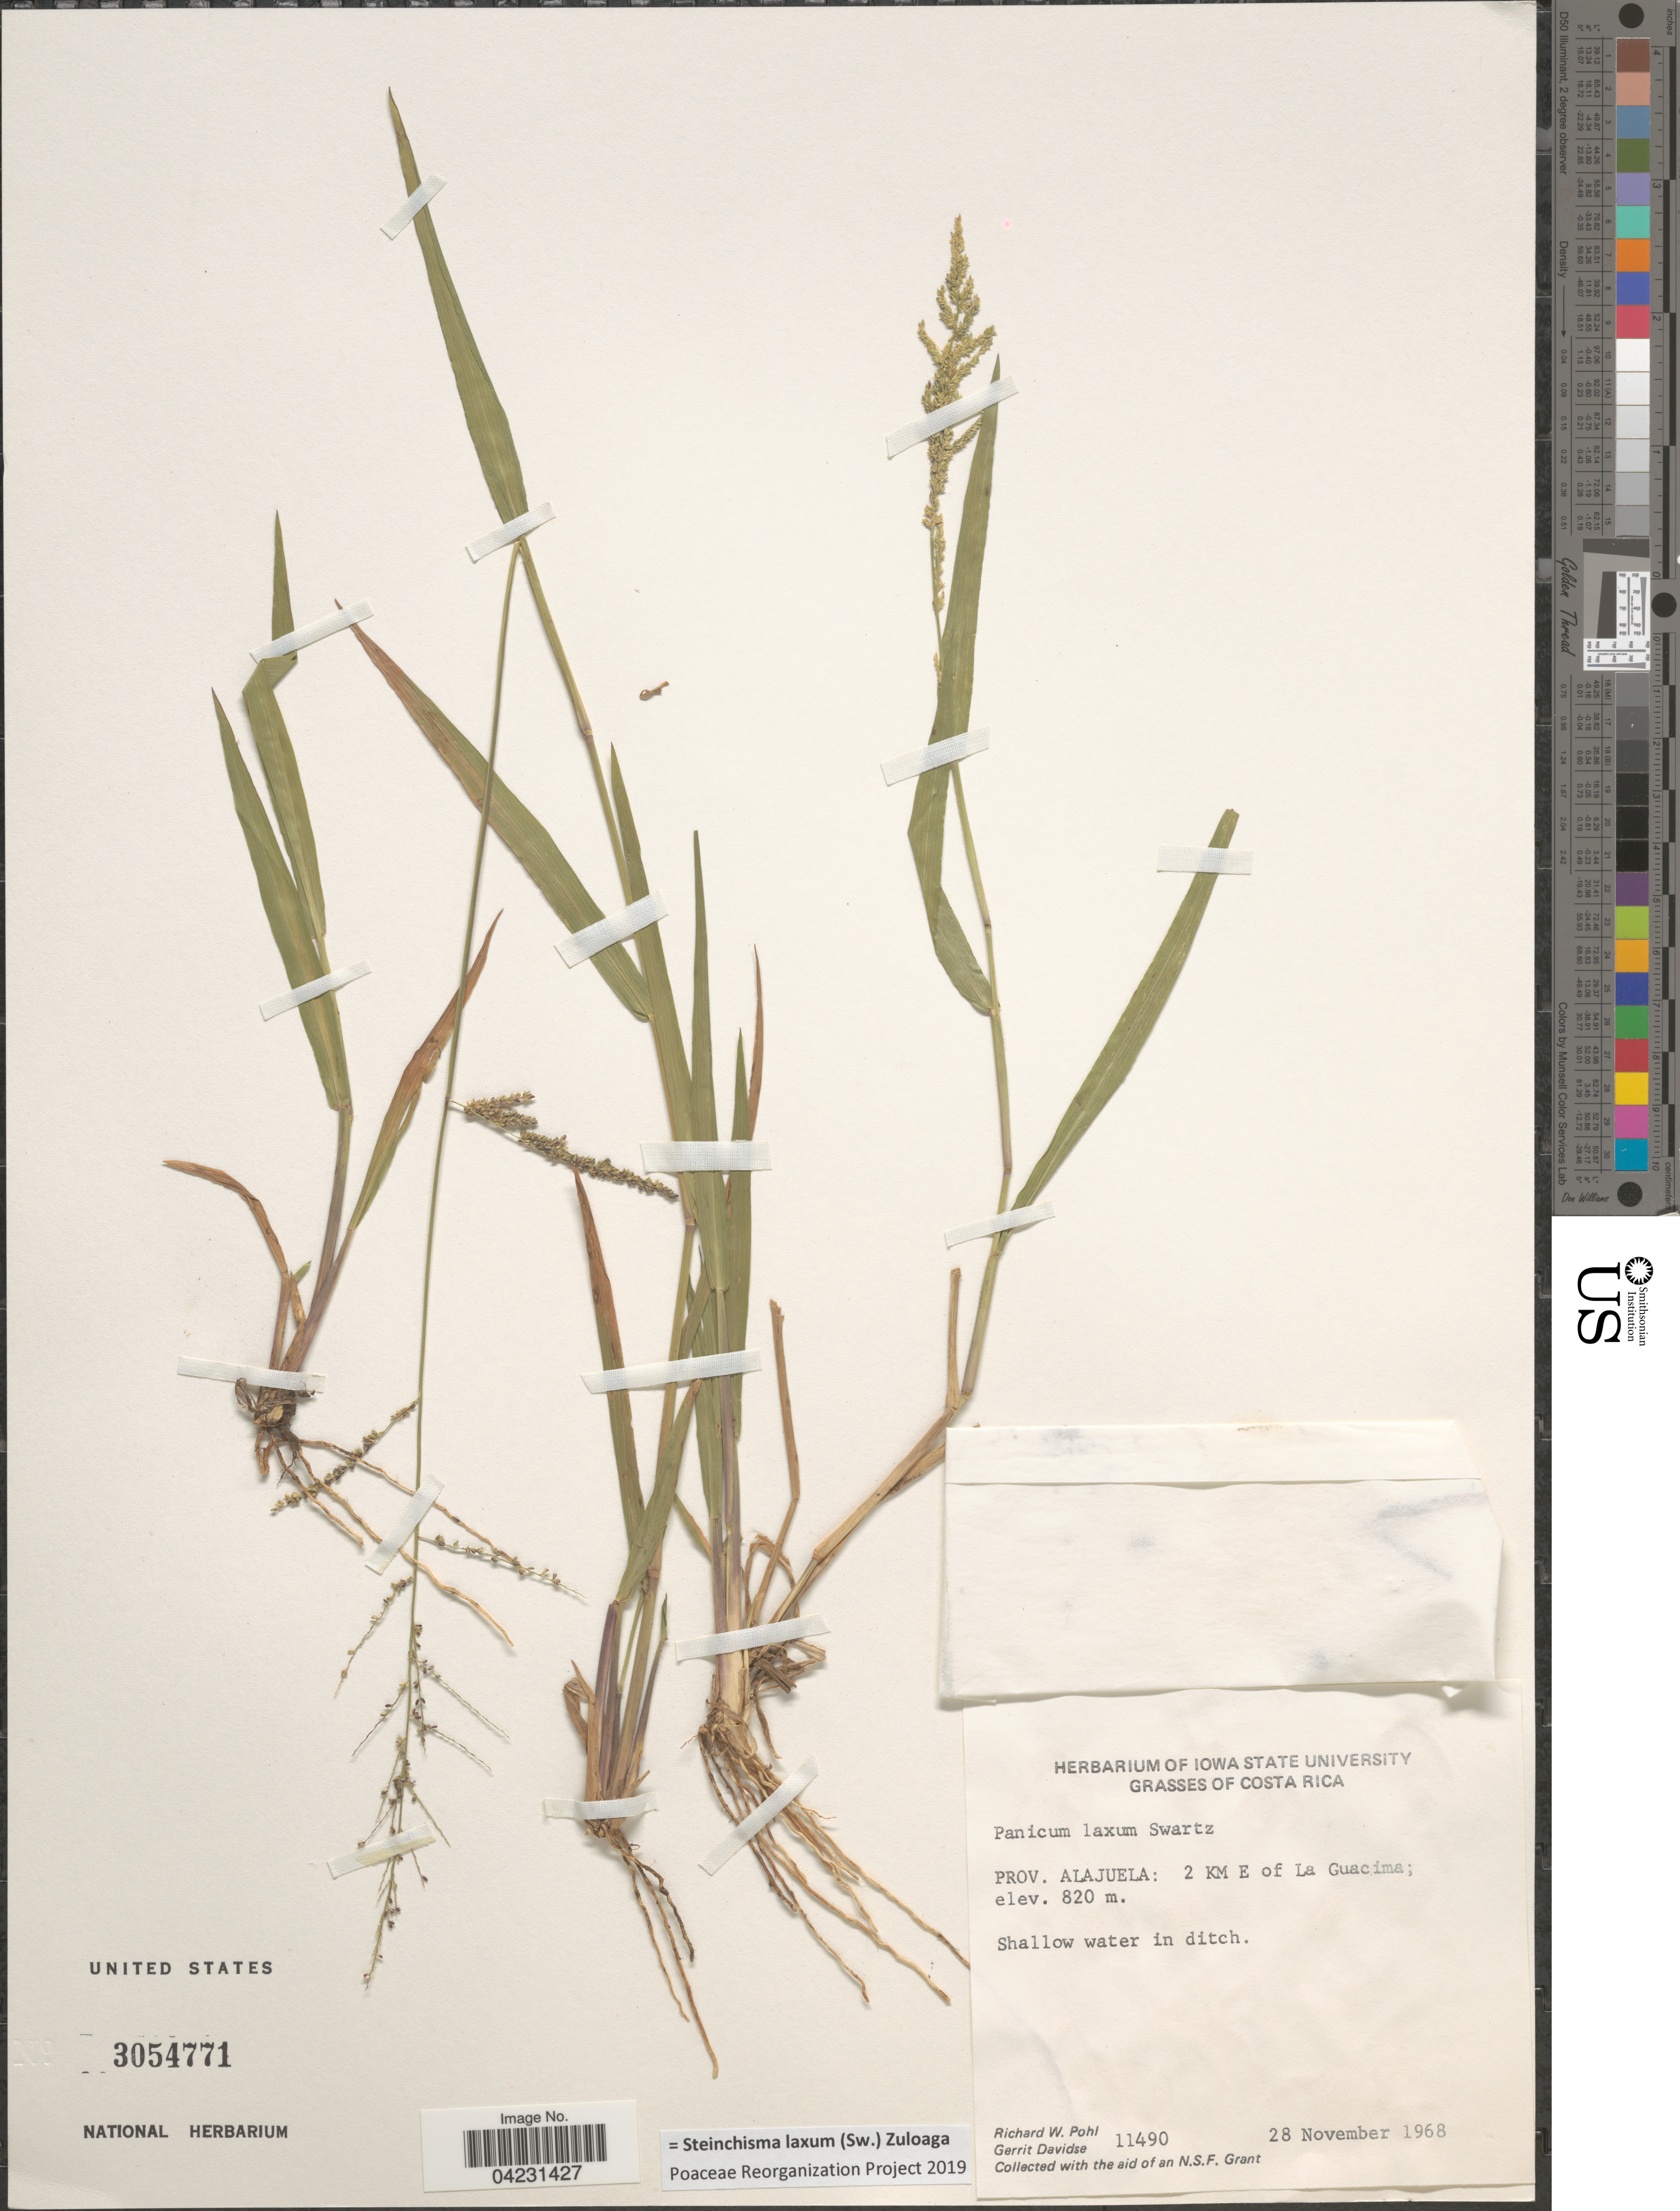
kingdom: Plantae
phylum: Tracheophyta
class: Liliopsida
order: Poales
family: Poaceae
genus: Steinchisma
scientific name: Steinchisma laxum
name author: (Sw.) Zuloaga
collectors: R. W. Pohl & G. Davidse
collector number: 11490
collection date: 1968-11-28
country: Costa Rica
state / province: Alajuela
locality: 2 KM E of La Guacima.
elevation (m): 820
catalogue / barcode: US 3054771